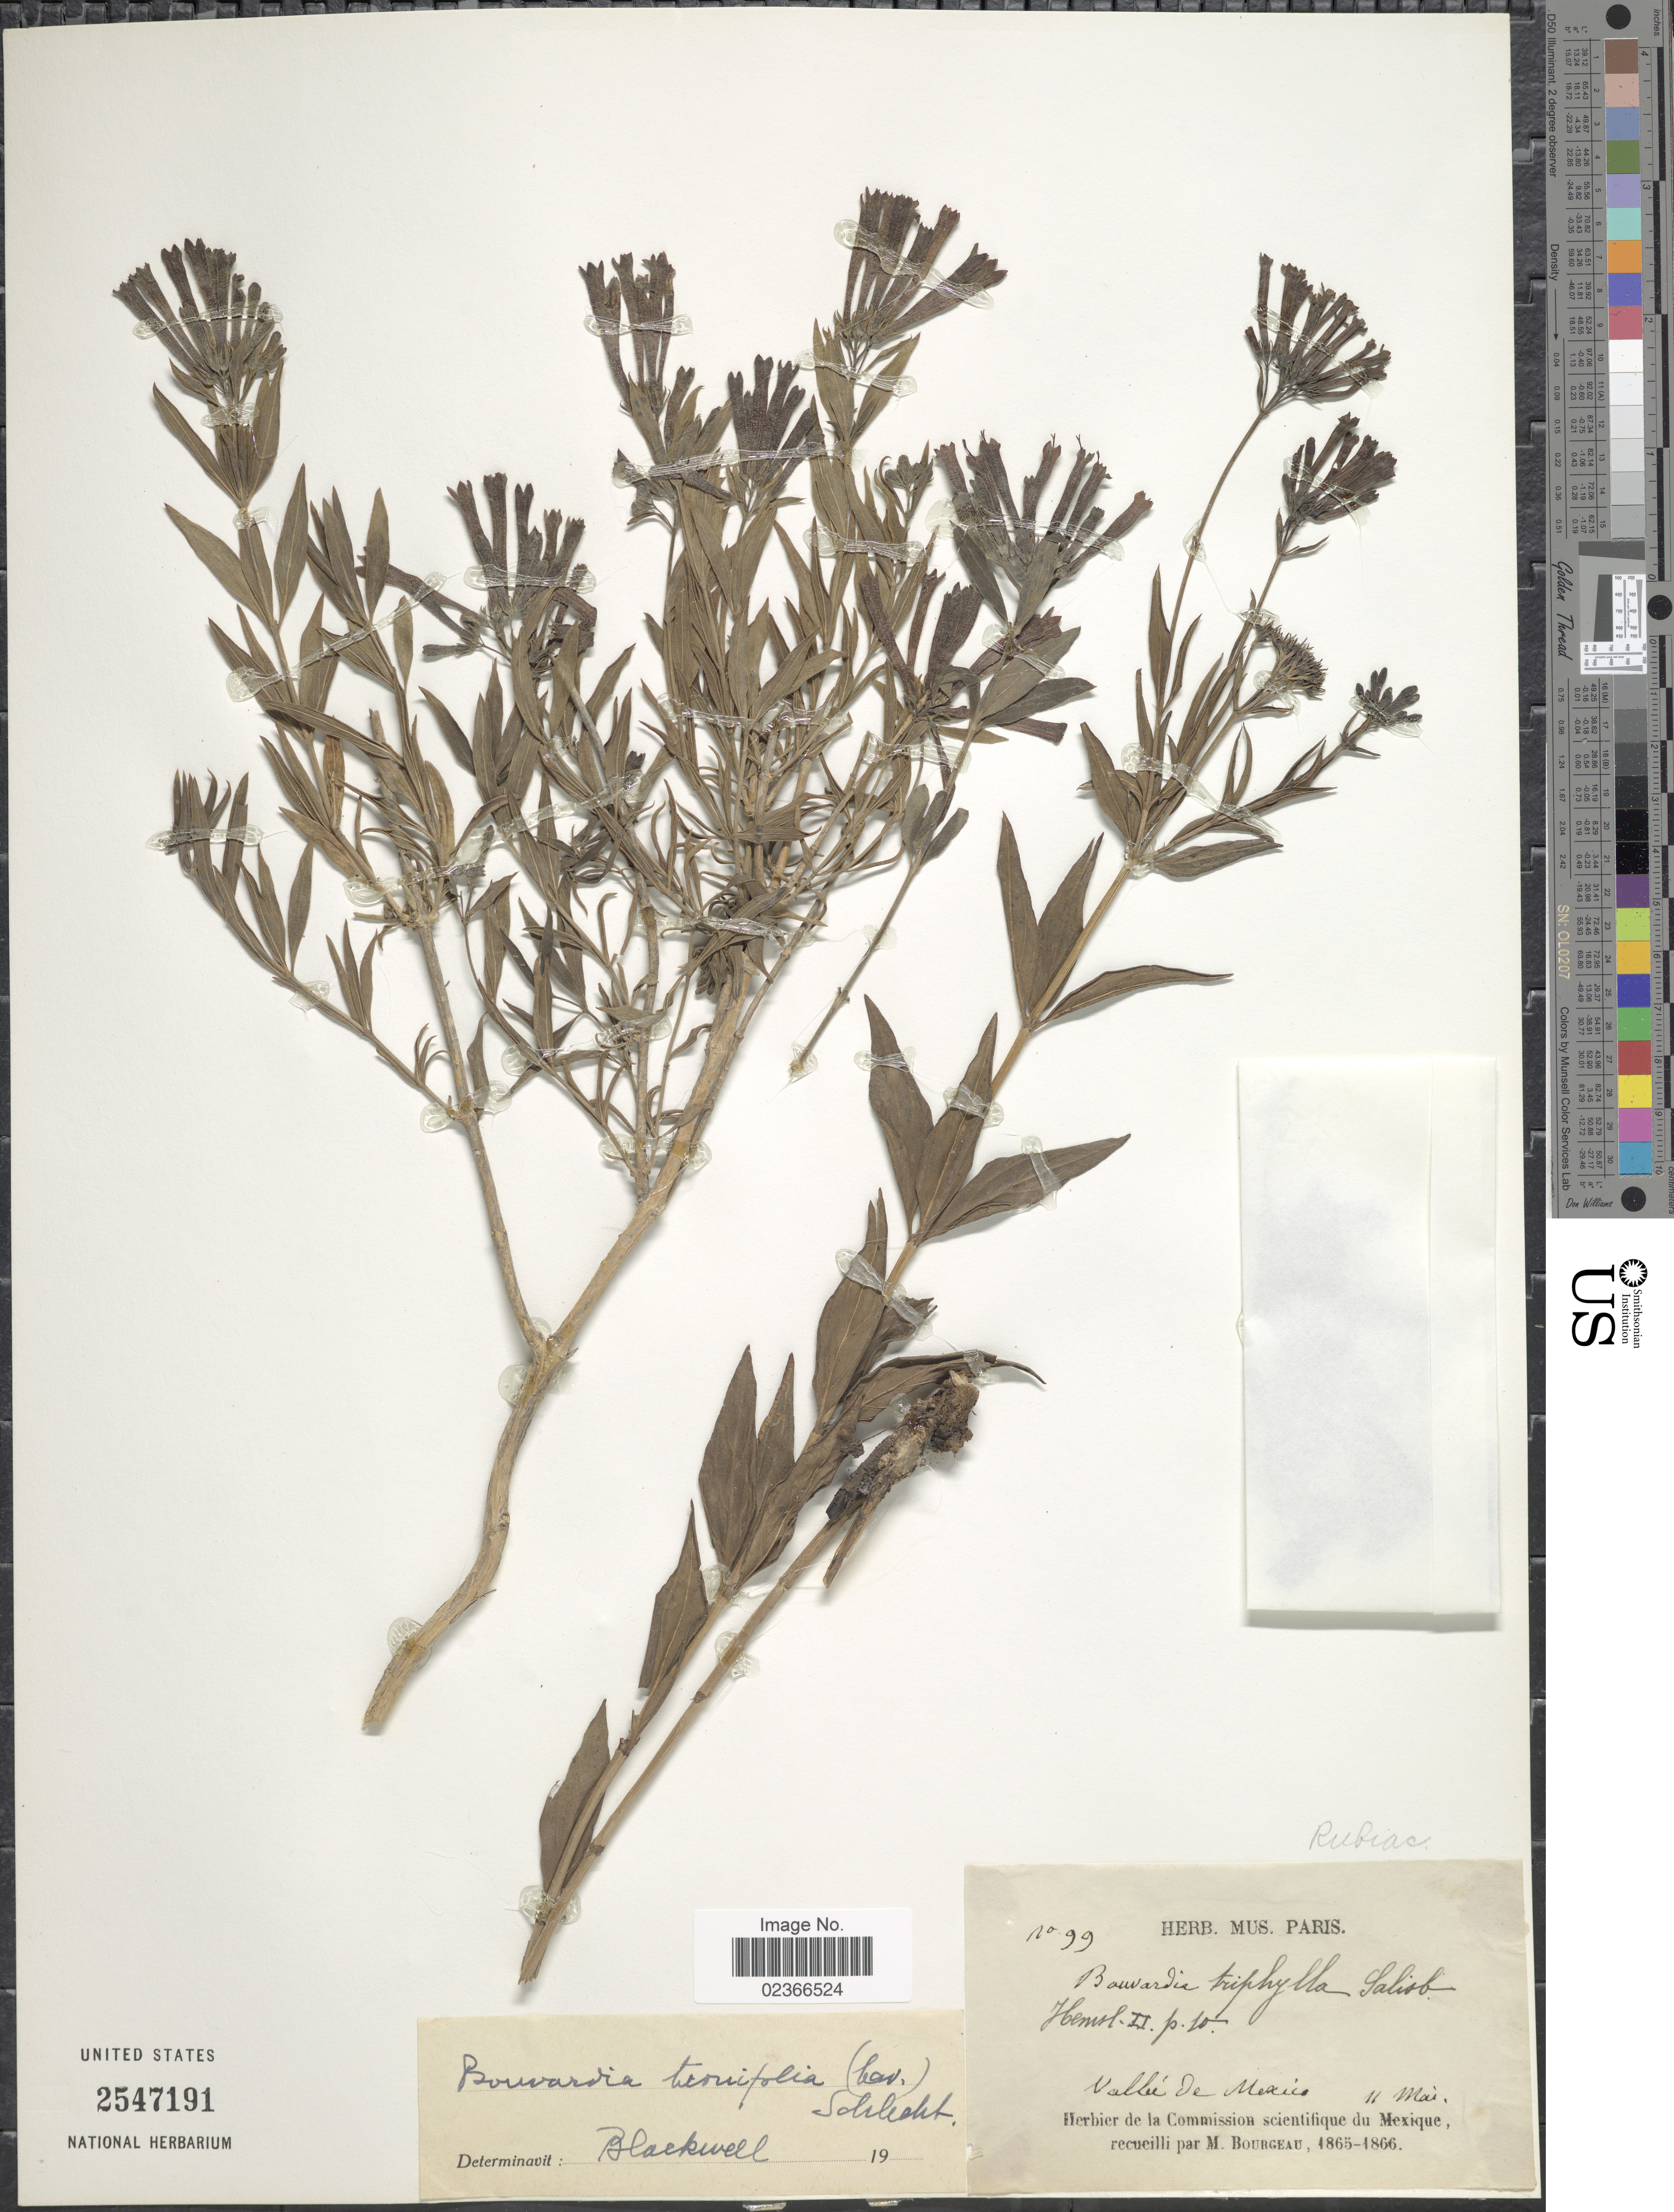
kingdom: Plantae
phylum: Tracheophyta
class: Magnoliopsida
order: Gentianales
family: Rubiaceae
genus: Bouvardia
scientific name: Bouvardia ternifolia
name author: (Cav.) Schltdl.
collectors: M. Bourgeau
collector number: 99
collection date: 1865-05-11/1866-05-11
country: Mexico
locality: Vallee de Mexico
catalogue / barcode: US 2547191